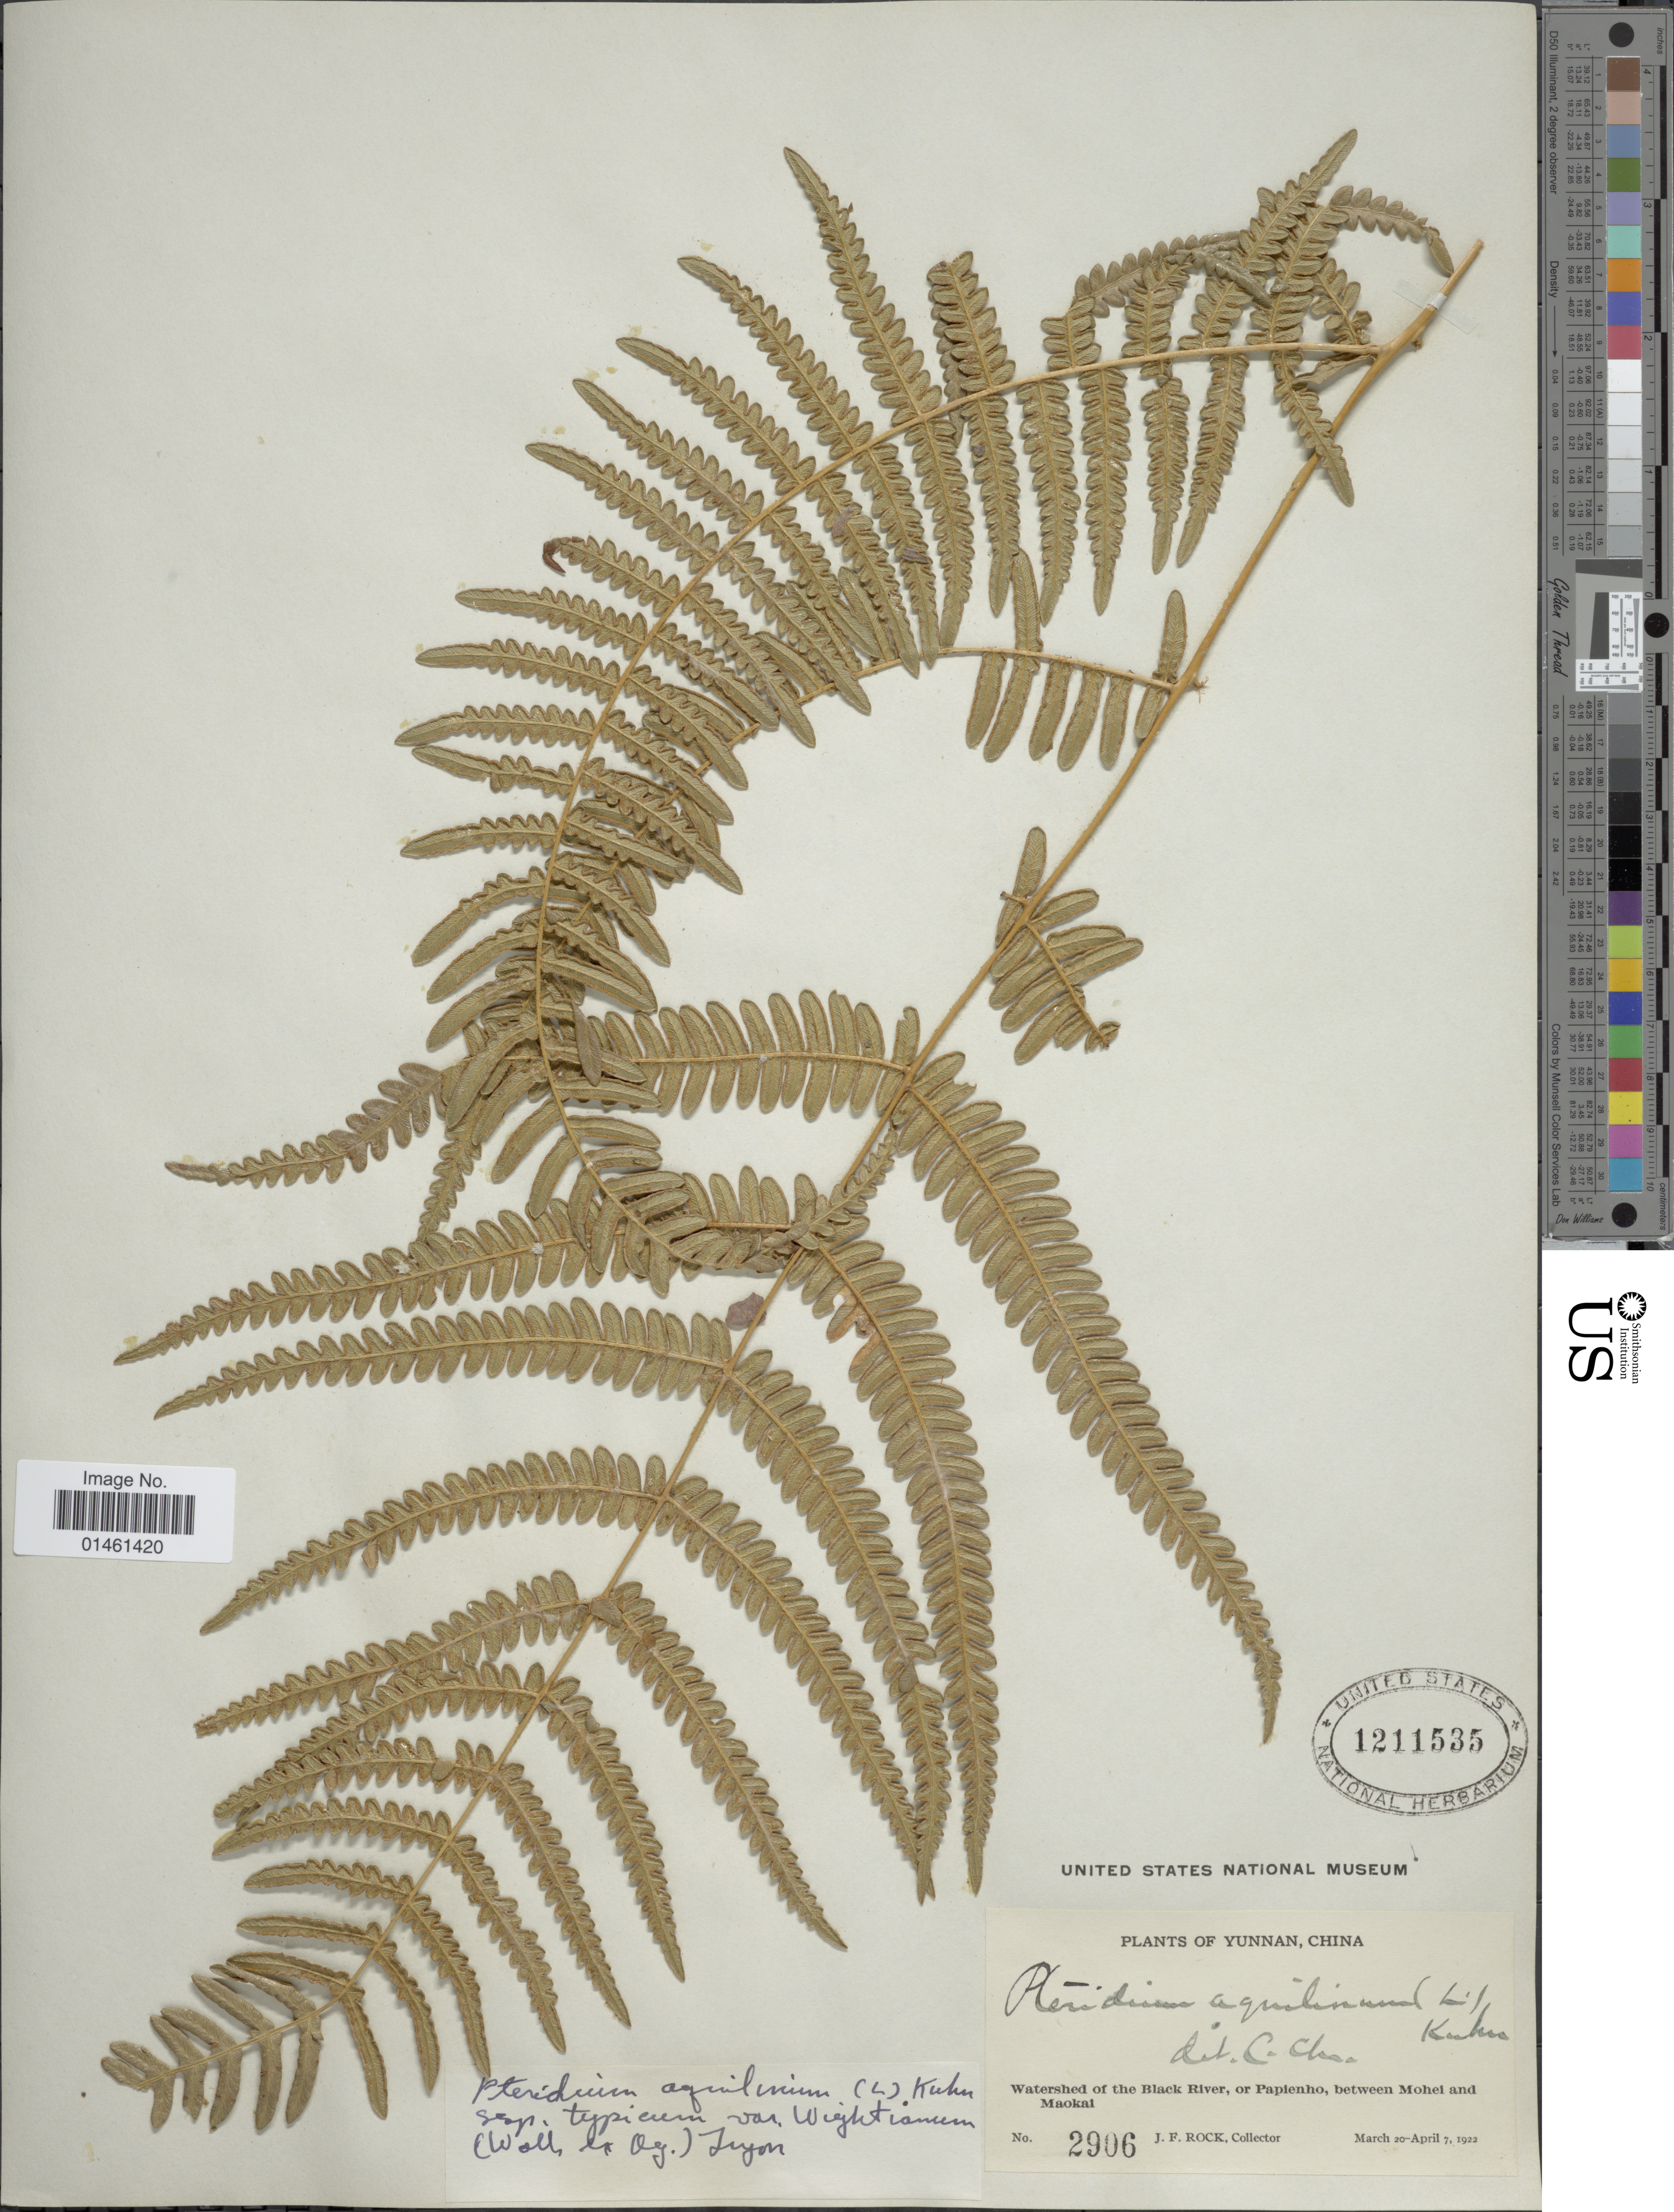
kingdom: Plantae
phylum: Tracheophyta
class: Polypodiopsida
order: Polypodiales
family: Dennstaedtiaceae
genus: Pteridium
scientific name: Pteridium aquilinum var. wightianum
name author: (J. Agardh) R.M. Tryon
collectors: J. Rock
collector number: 2906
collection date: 1922-03-20/1922-04-07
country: China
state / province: Yunnan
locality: Yunnan, Watershed of the Black river, or Papienho, between Mohei and Maokai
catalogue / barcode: US 1211535